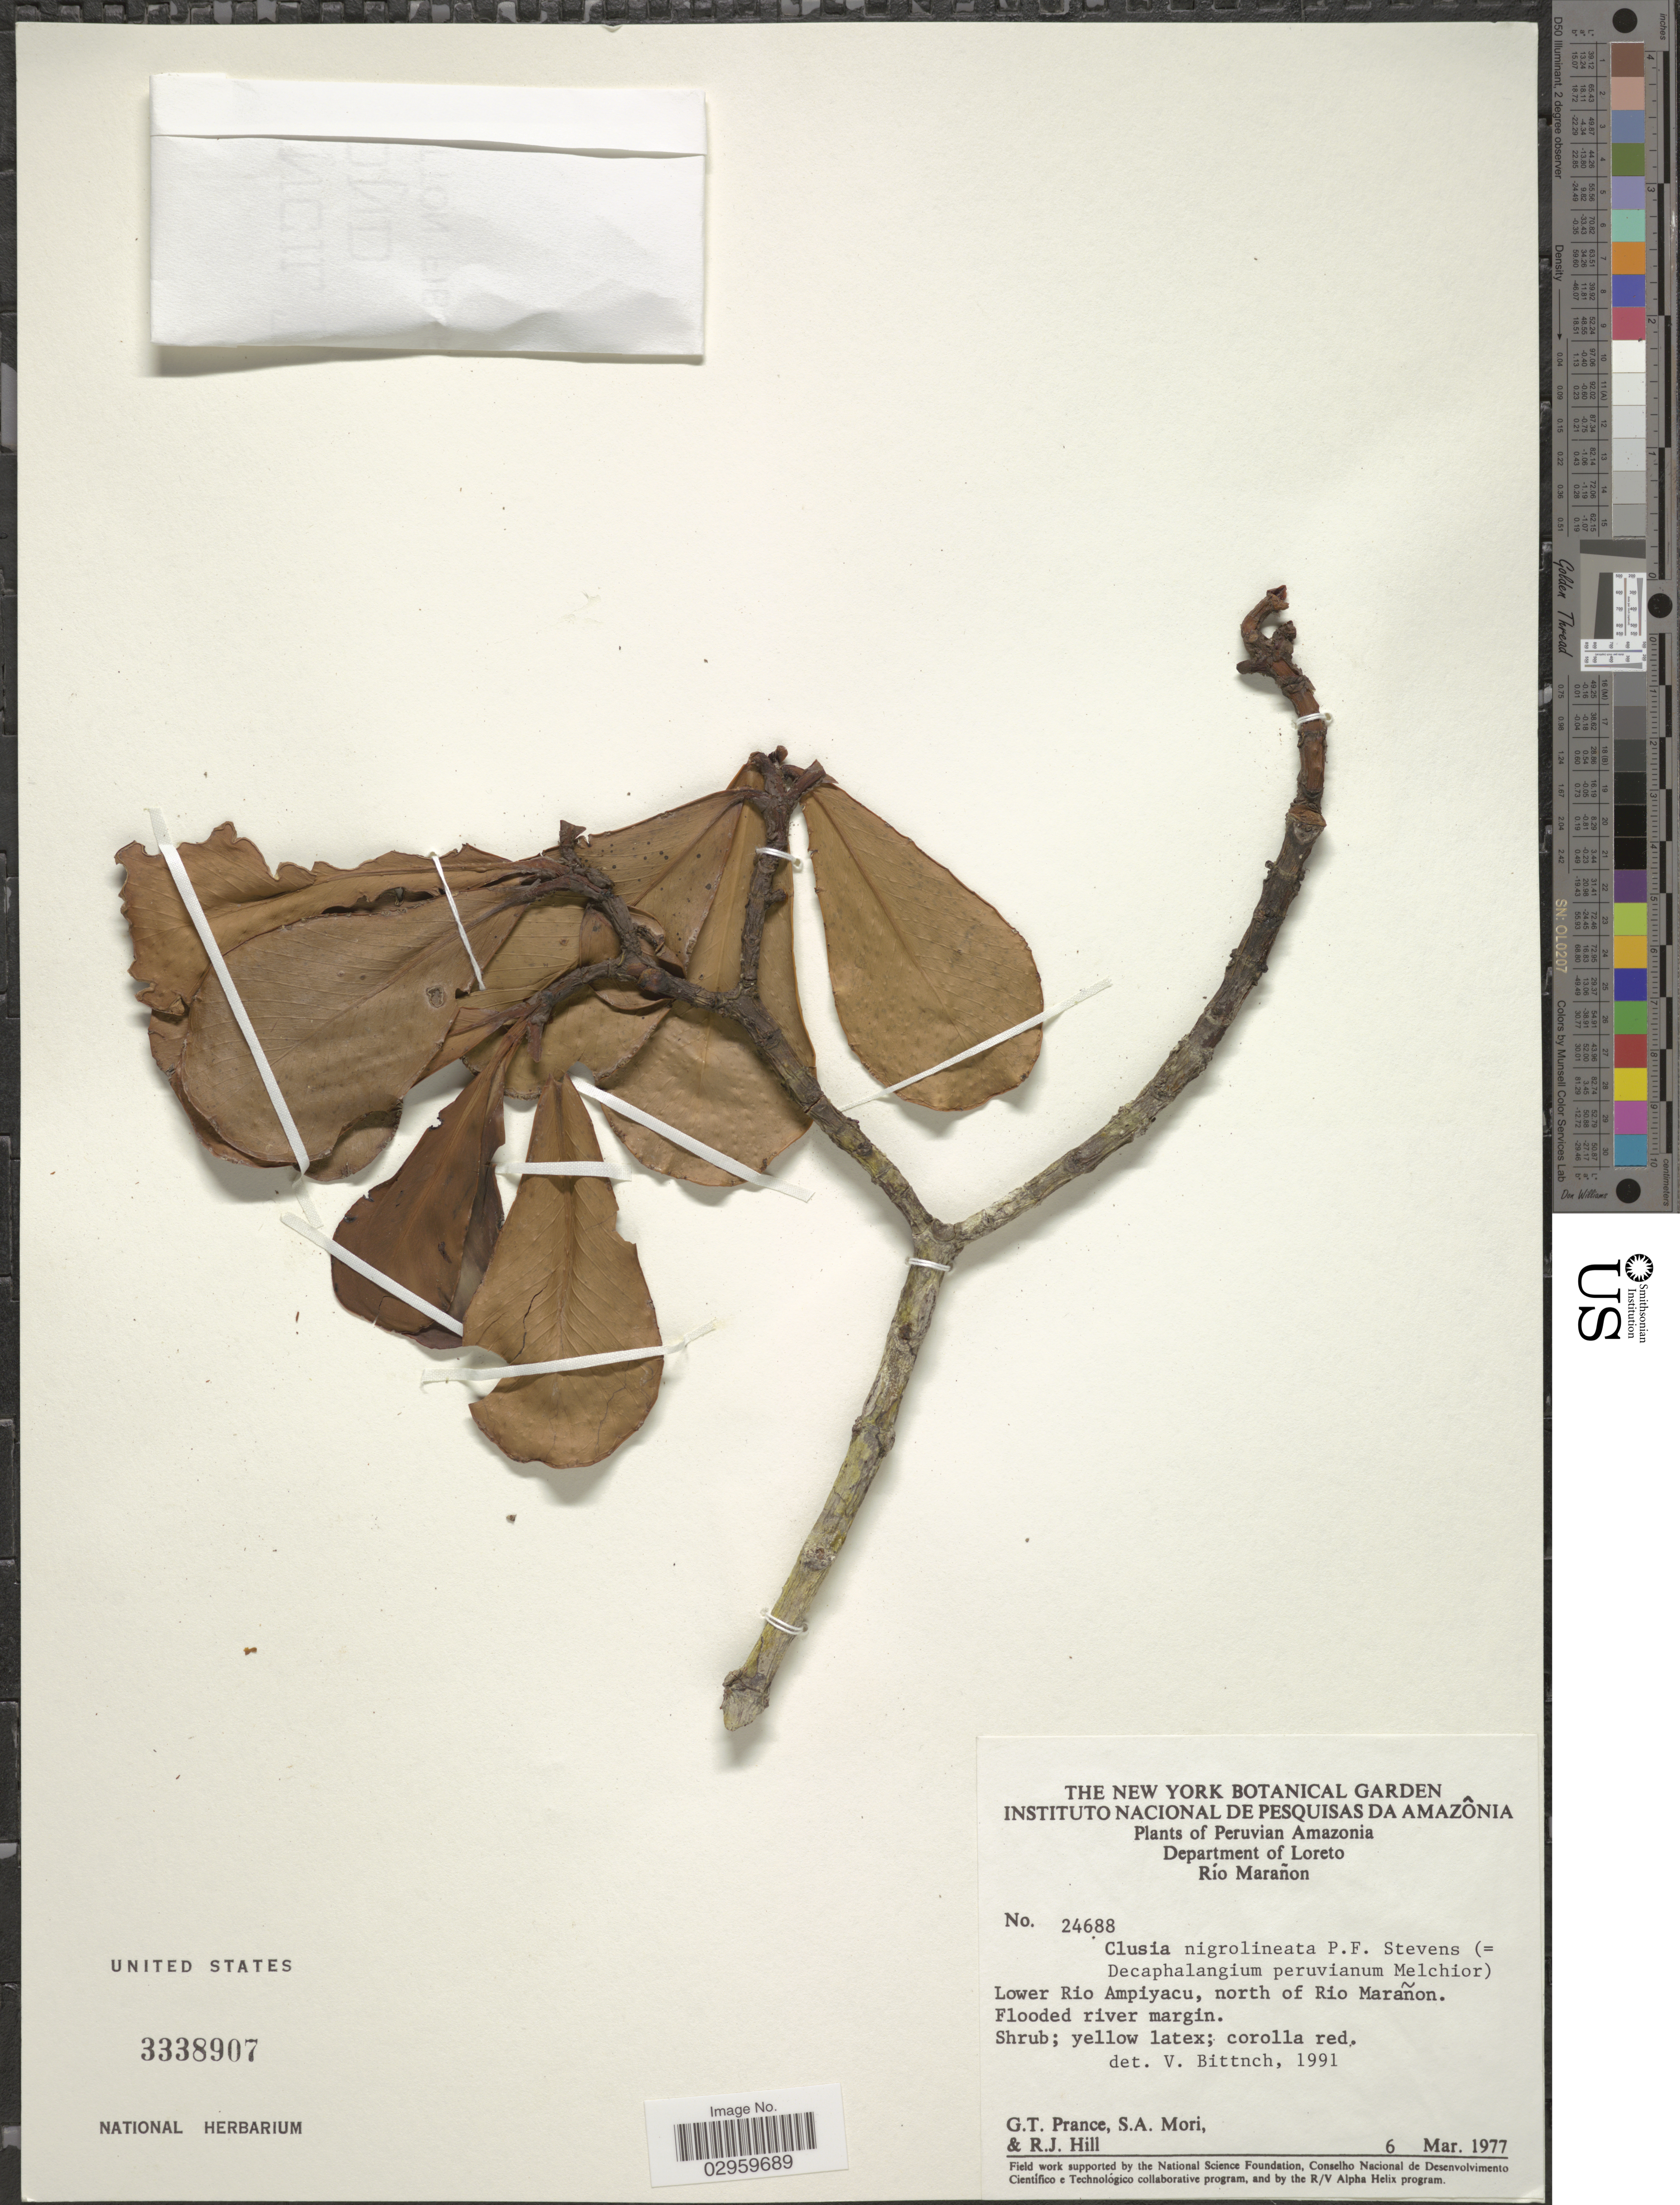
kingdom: Plantae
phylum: Tracheophyta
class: Magnoliopsida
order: Malpighiales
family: Clusiaceae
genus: Clusia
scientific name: Clusia nigrolineata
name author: P.F. Stevens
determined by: Bittrich, V.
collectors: G. T. Prance, S. Mori & R. J. Hill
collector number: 24688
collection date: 1977-03-06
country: Peru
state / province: Loreto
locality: Peruvian Amazonia, Department of Loreto, Río Marañon. Lower Rio Ampiyacu, north of Rio Marañon.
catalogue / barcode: US 3338907